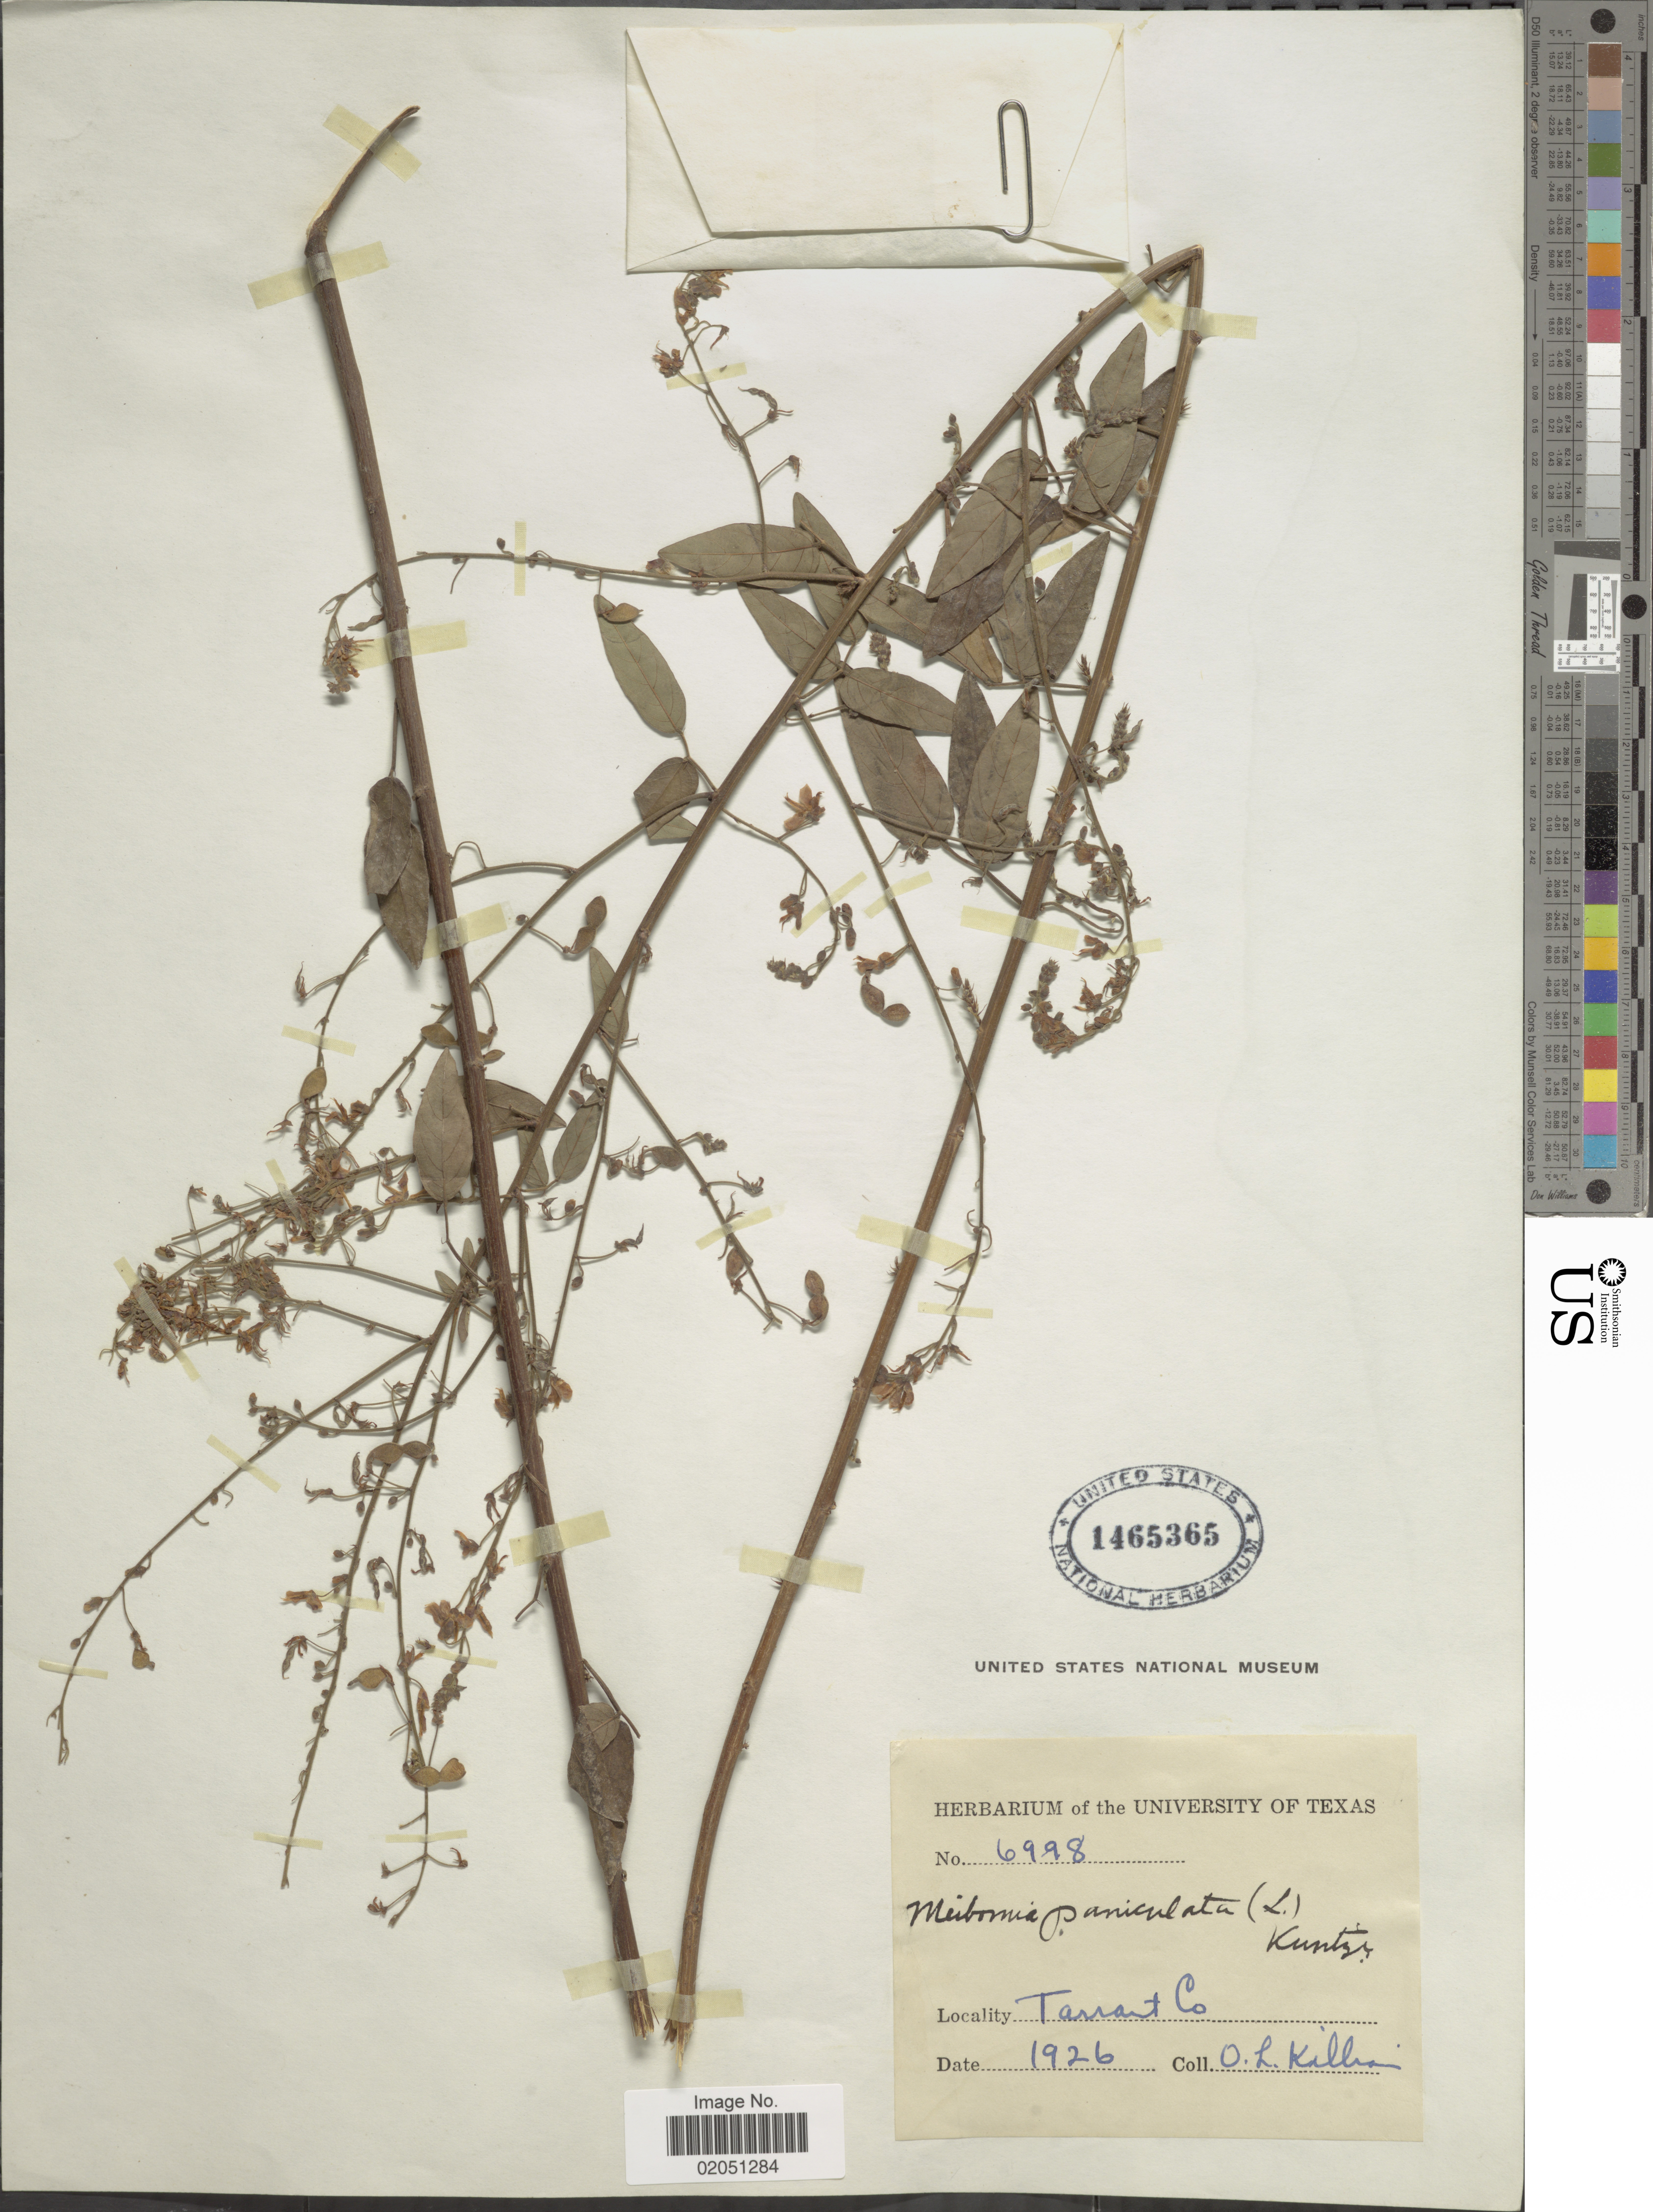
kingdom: Plantae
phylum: Tracheophyta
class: Magnoliopsida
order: Fabales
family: Fabaceae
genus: Desmodium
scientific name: Desmodium paniculatum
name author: (L.) DC.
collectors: O. Killian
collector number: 6998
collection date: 1926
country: United States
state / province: Texas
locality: Tarrant Co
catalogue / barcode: US 1465365